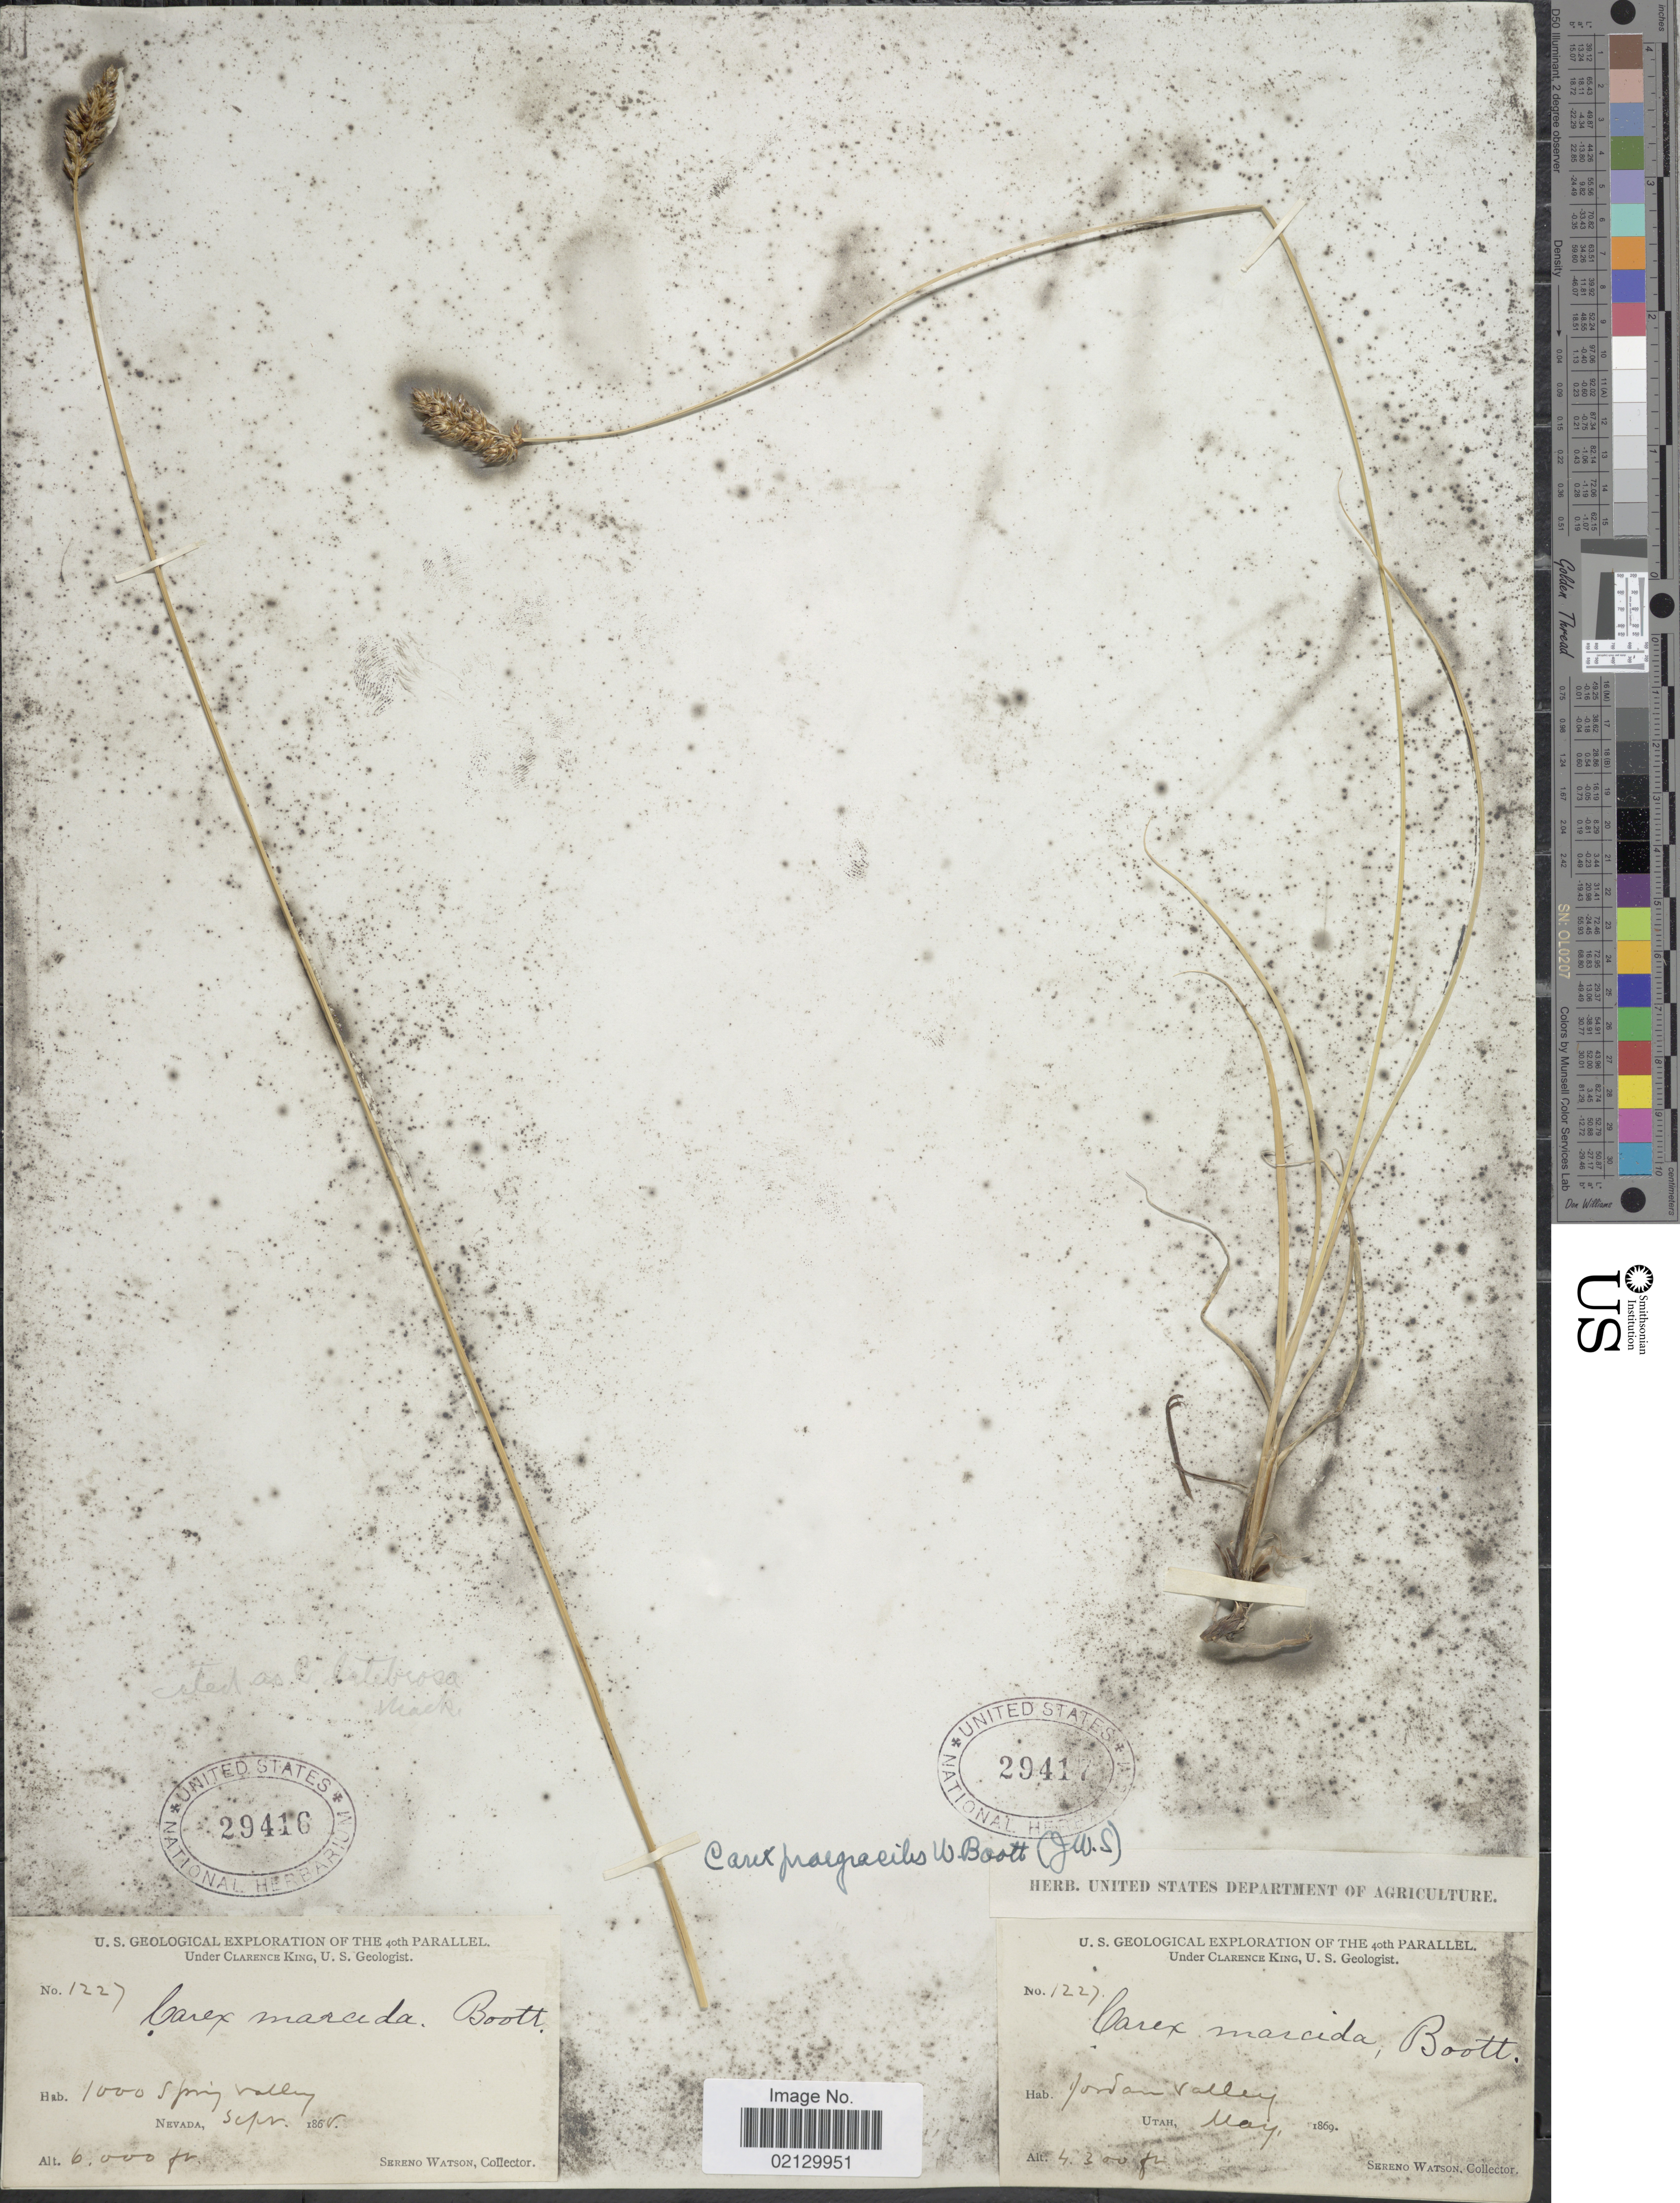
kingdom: Plantae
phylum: Tracheophyta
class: Liliopsida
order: Poales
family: Cyperaceae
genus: Carex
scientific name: Carex praegracilis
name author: W. Boott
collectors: S. Watson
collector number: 1227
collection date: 1865-09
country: United States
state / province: Nevada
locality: Spring Valley.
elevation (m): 1829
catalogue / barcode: US 29416